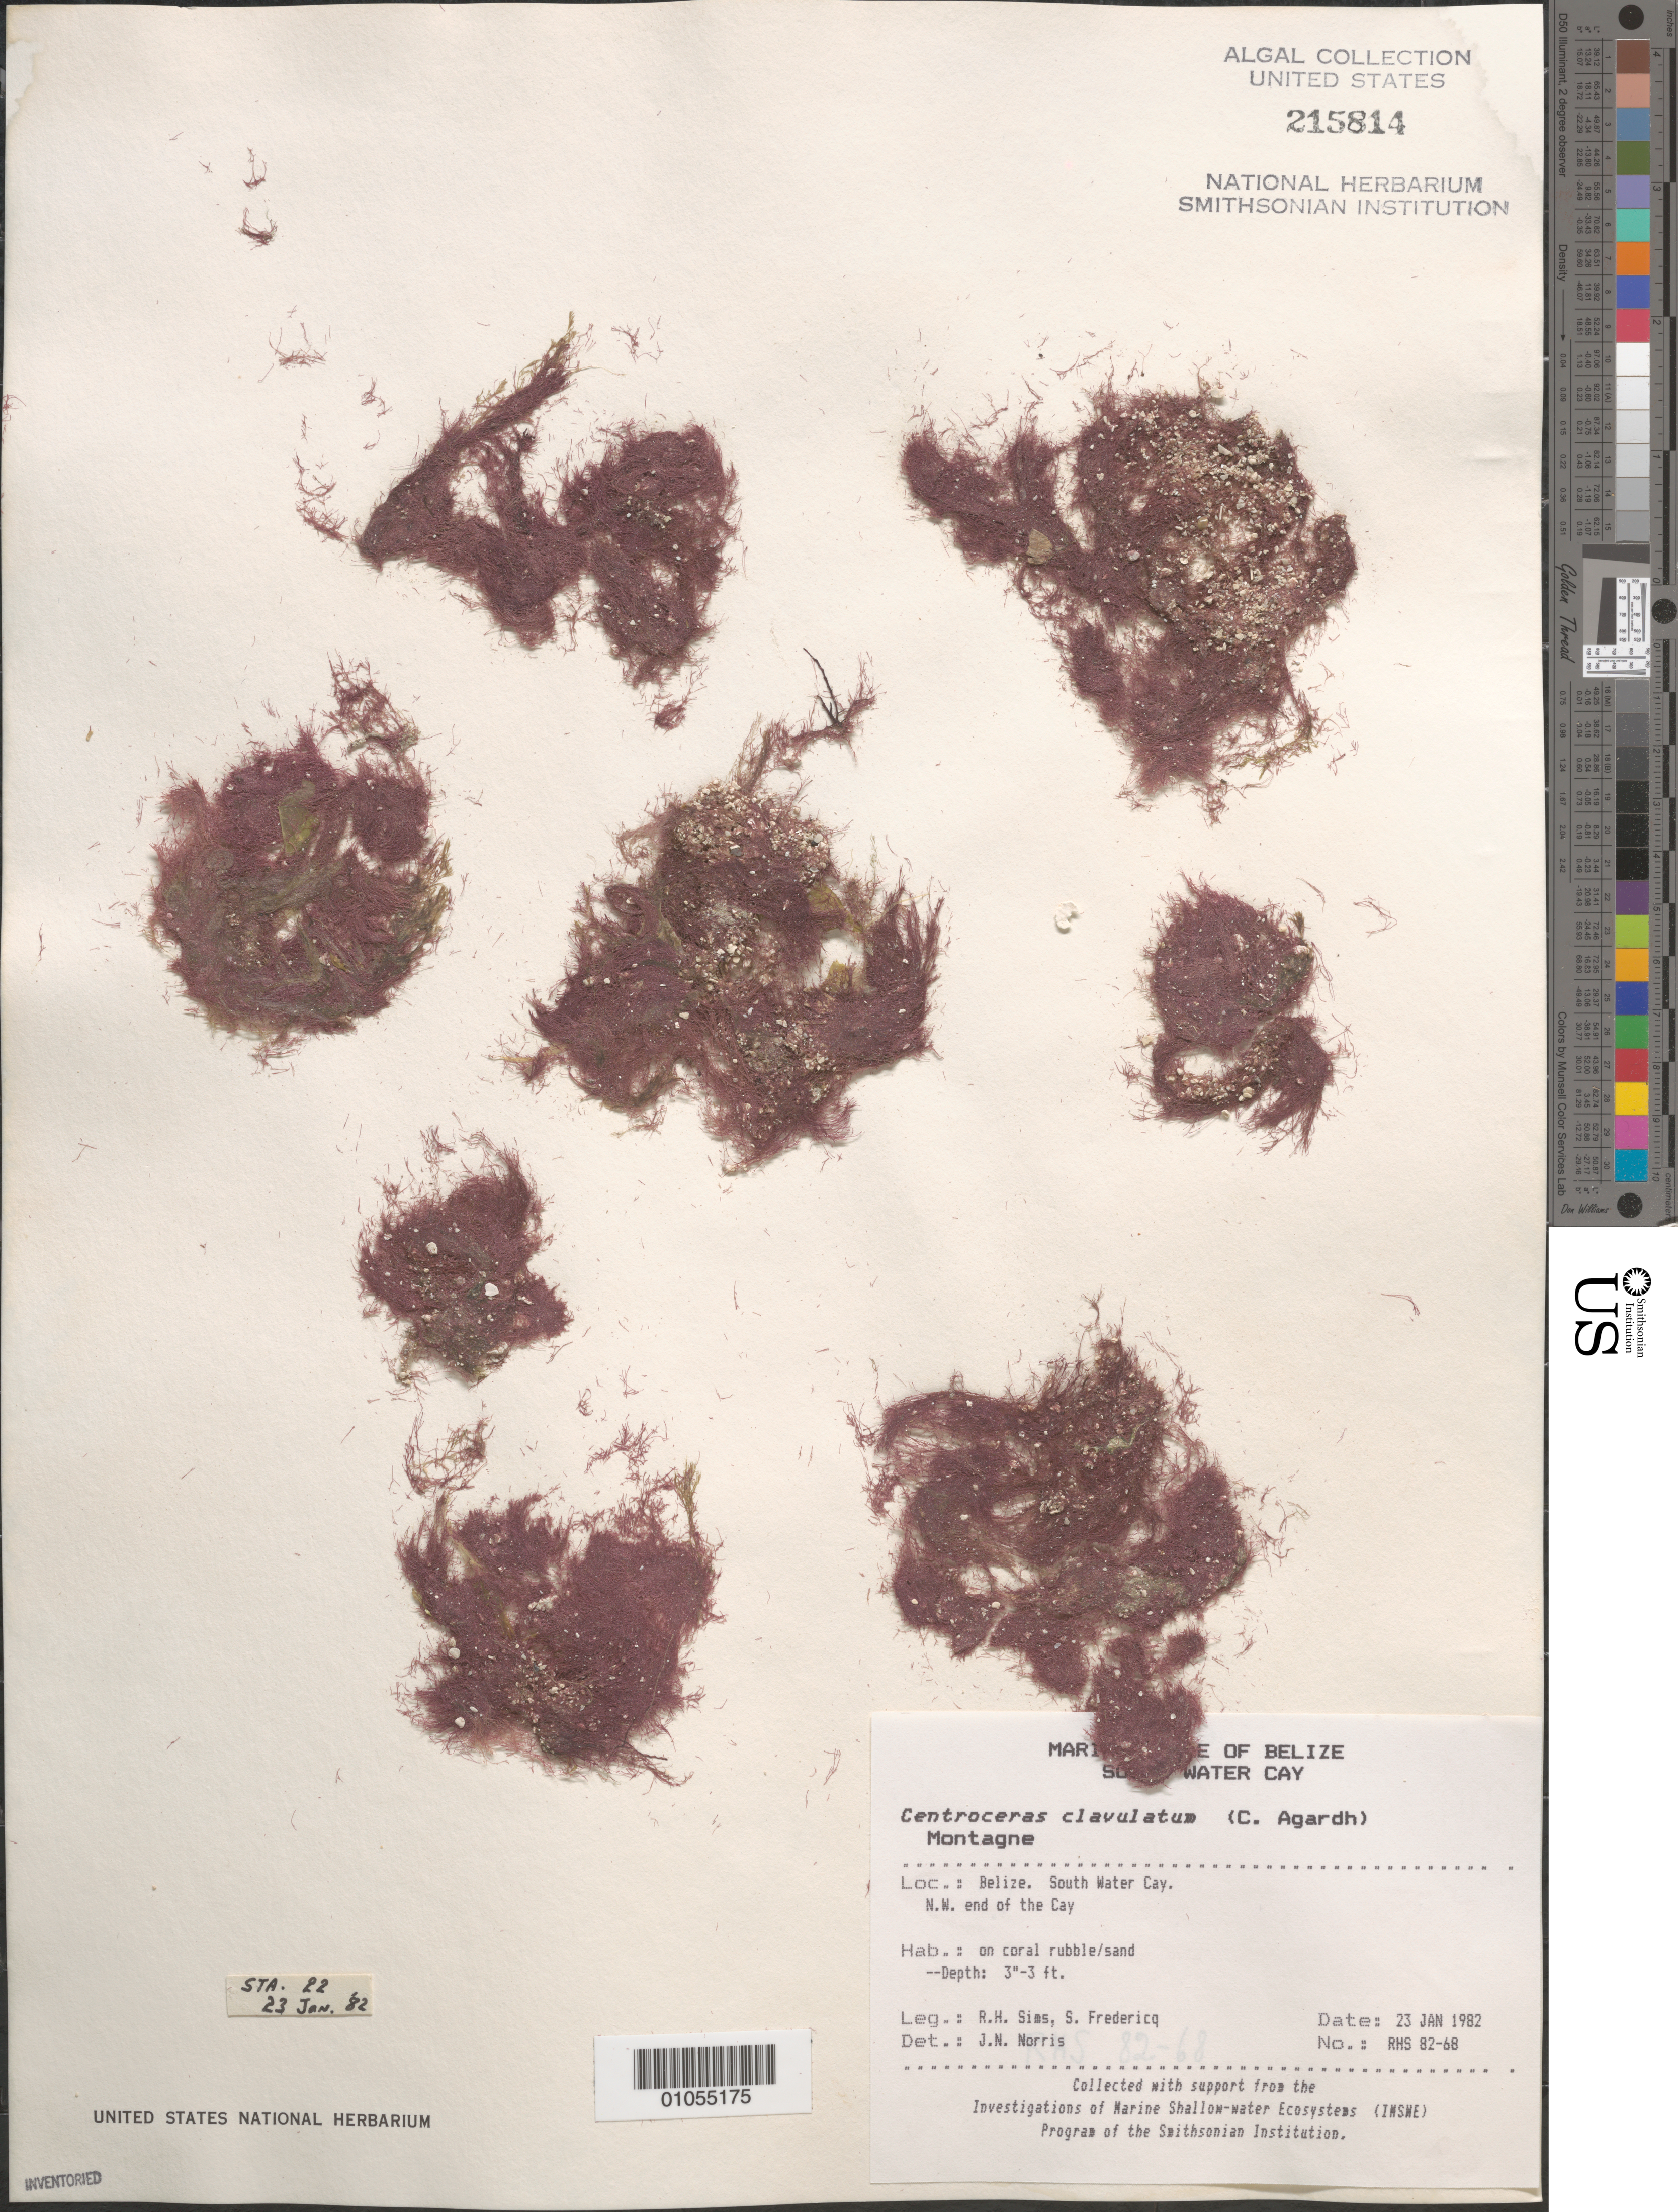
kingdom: Plantae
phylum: Rhodophyta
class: Florideophyceae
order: Ceramiales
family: Ceramiaceae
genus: Centroceras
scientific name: Centroceras clavulatum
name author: (C. Agardh) Mont.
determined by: Norris, James N.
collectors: R. H. Sims & S. Fredericq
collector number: RHS 82-68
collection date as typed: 23 Jan 1982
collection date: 1982-01-23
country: Belize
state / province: Stann Creek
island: South Water Cay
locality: Northwest end of cay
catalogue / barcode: US 215814